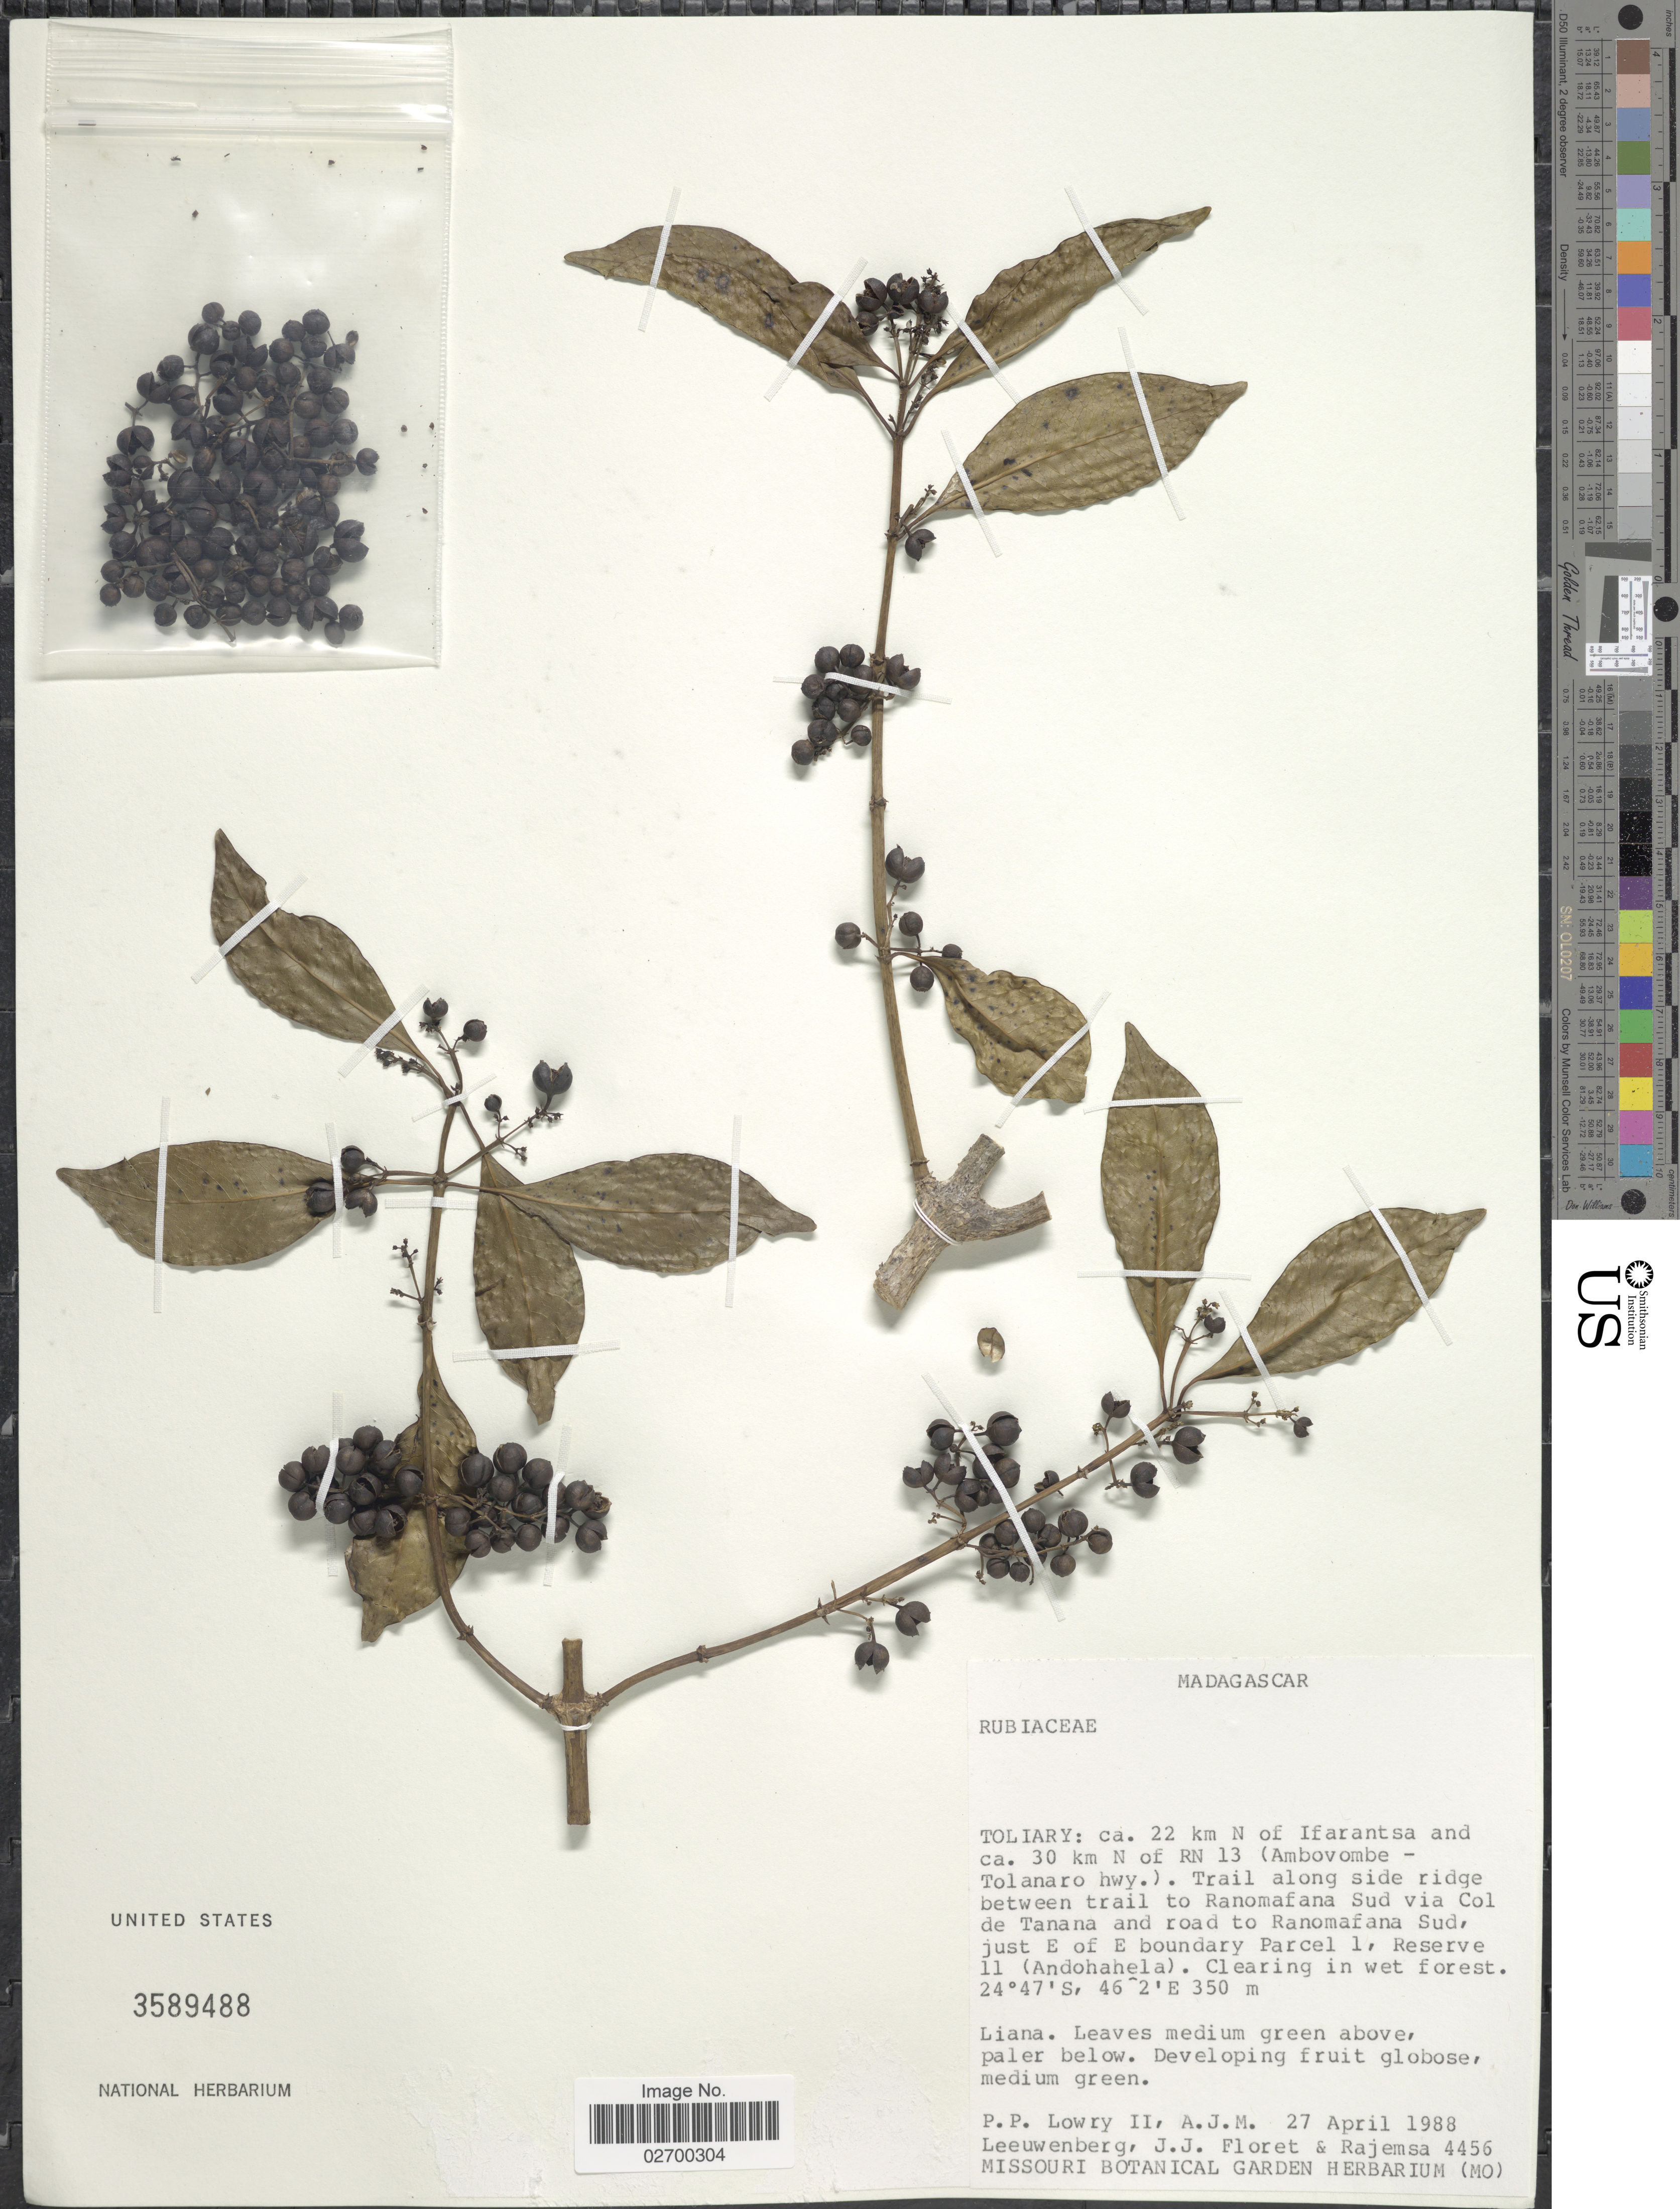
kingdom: Plantae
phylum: Tracheophyta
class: Magnoliopsida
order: Gentianales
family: Rubiaceae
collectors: P. P. Lowry, A. J. M. Leeuwenberg, J. Floret & -. Rajemsa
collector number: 4456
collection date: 1988-04-27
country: Madagascar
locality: Toliary: ca. 22 km N of Ifarantsa and ca. 30 km N of RN 13 (Ambovombe-Tolanaro hwy.). Trail along side ridge between trail to Ranomafana Sud via Col de Tanana and road to Ranomafana Sud, just E of E boundary Parcel 1, Reserve 11 (Andohahela)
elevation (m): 350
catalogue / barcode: US 3589488